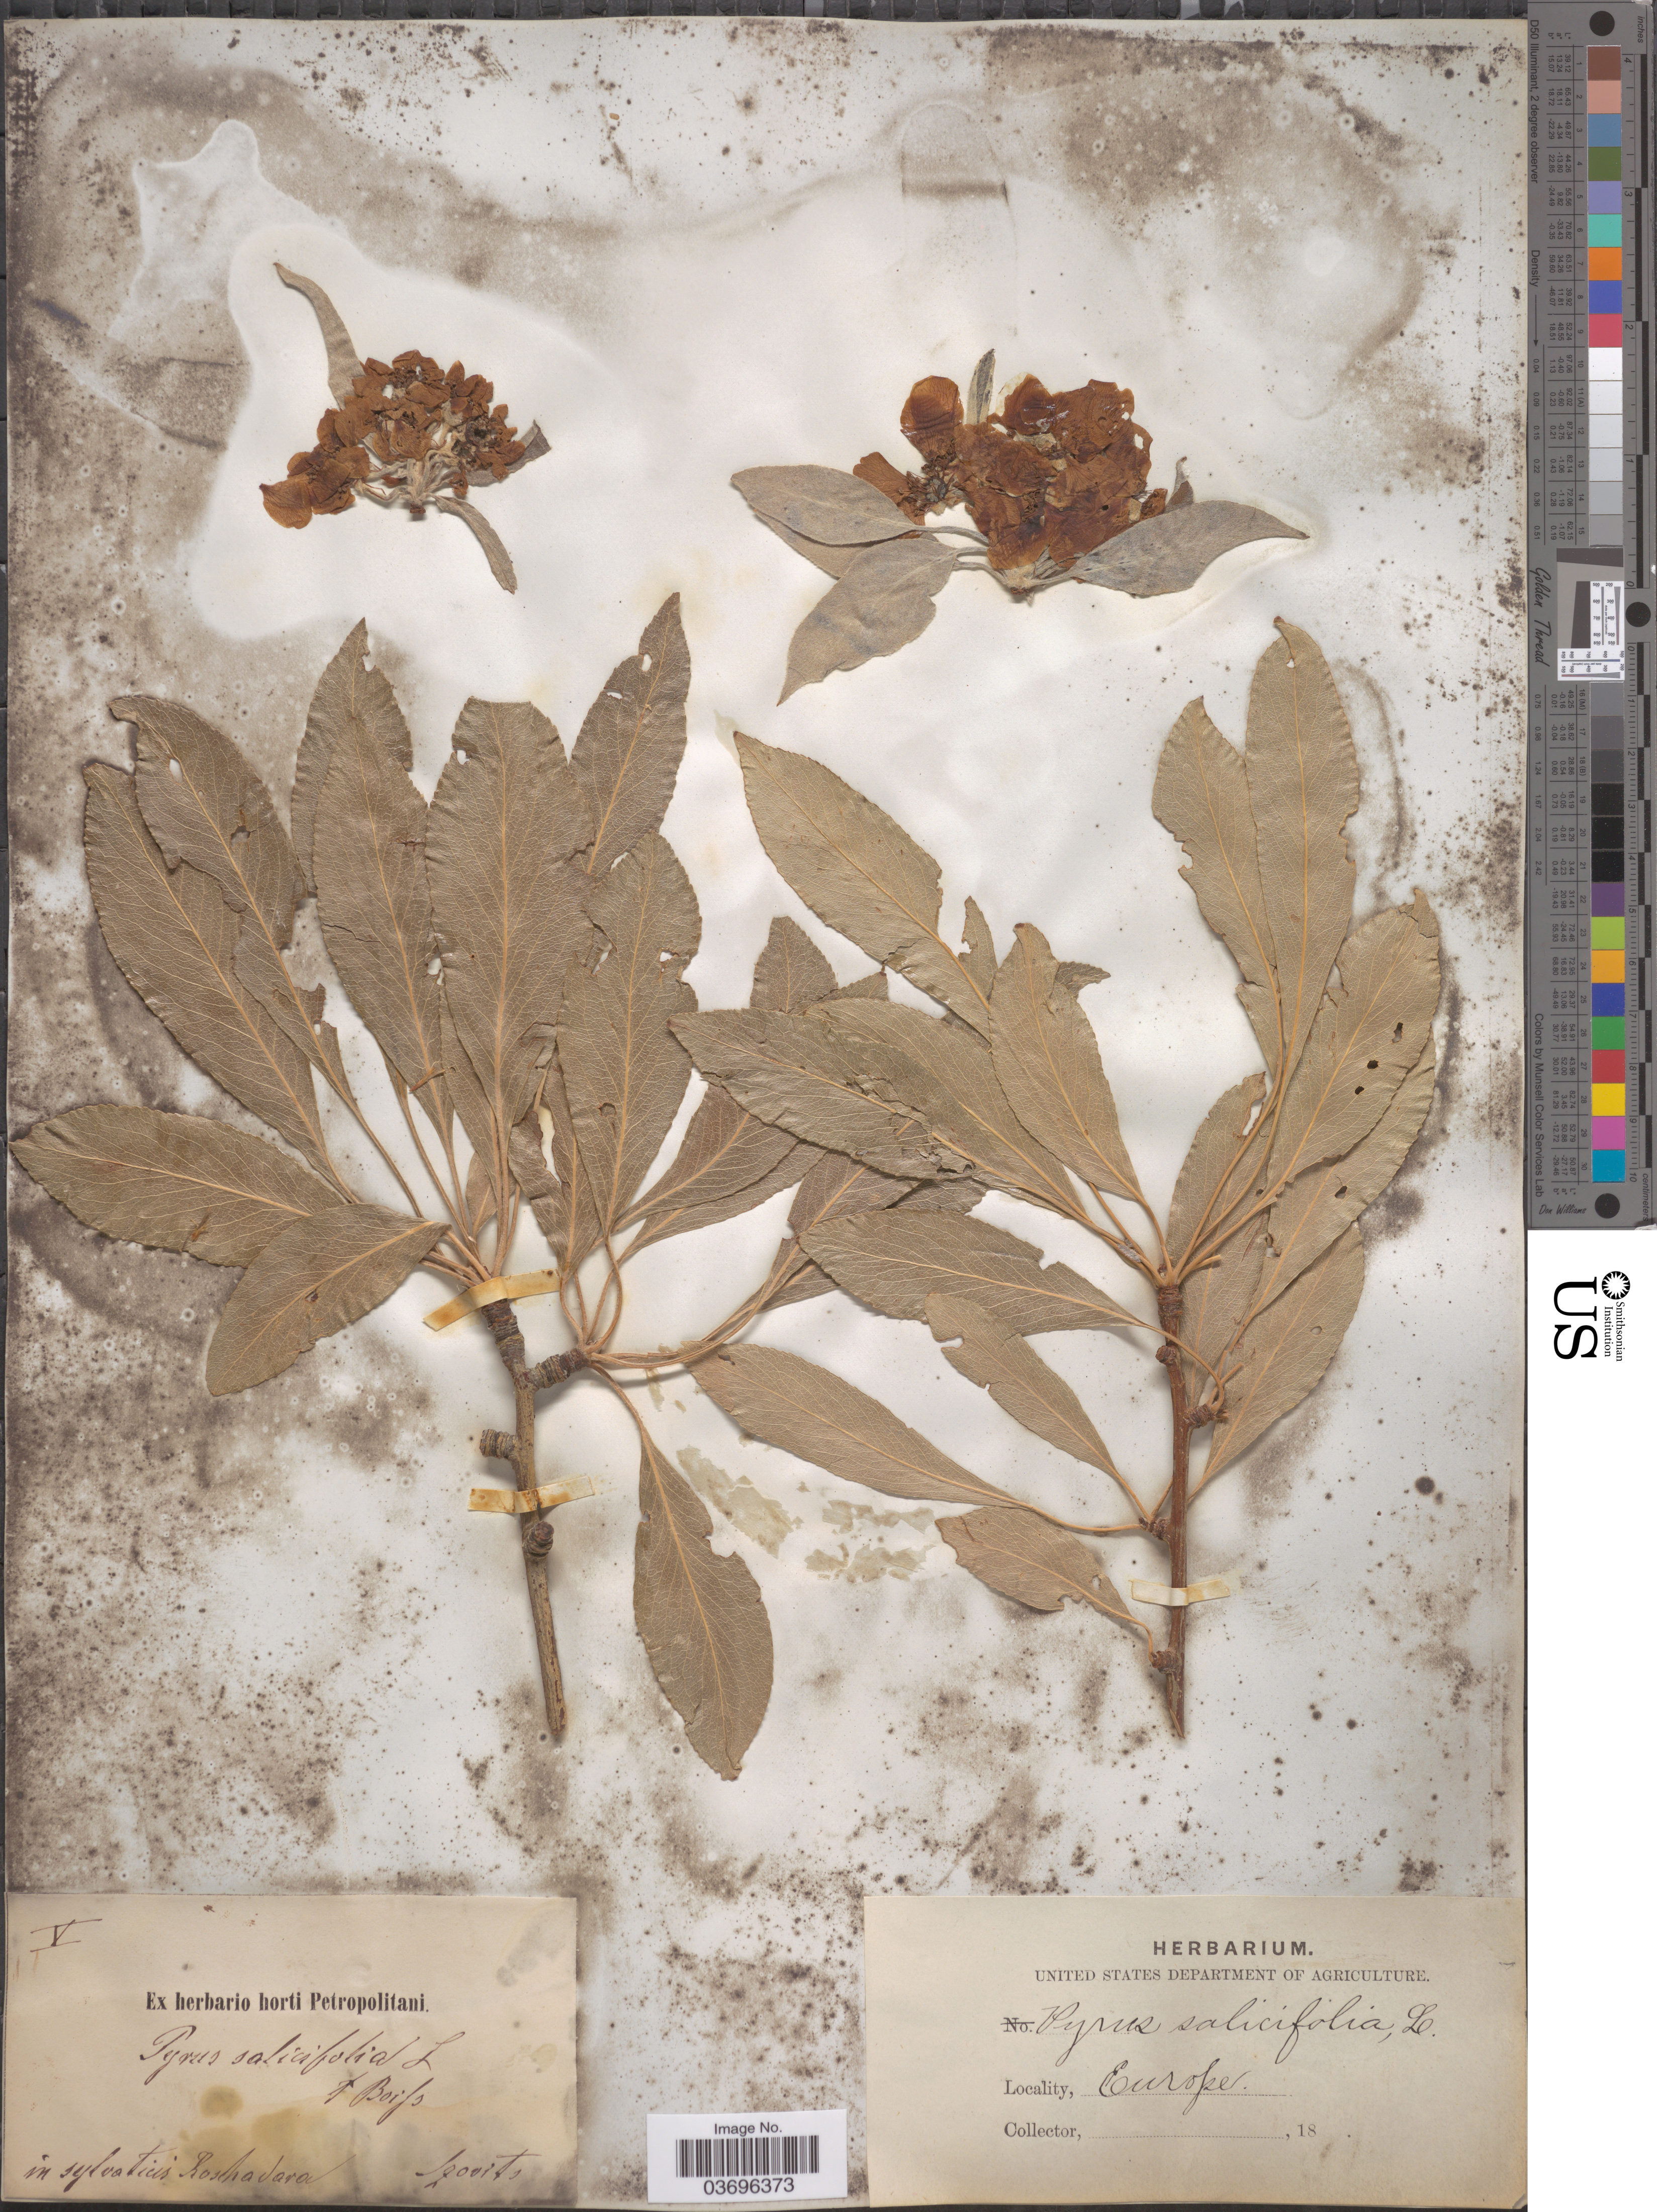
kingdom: Plantae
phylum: Tracheophyta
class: Magnoliopsida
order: Rosales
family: Rosaceae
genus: Pyrus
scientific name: Pyrus salicifolia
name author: Pall.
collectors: Szovits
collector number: V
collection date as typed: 18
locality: Europe. In sylvaticis Koschadara [interpreted].